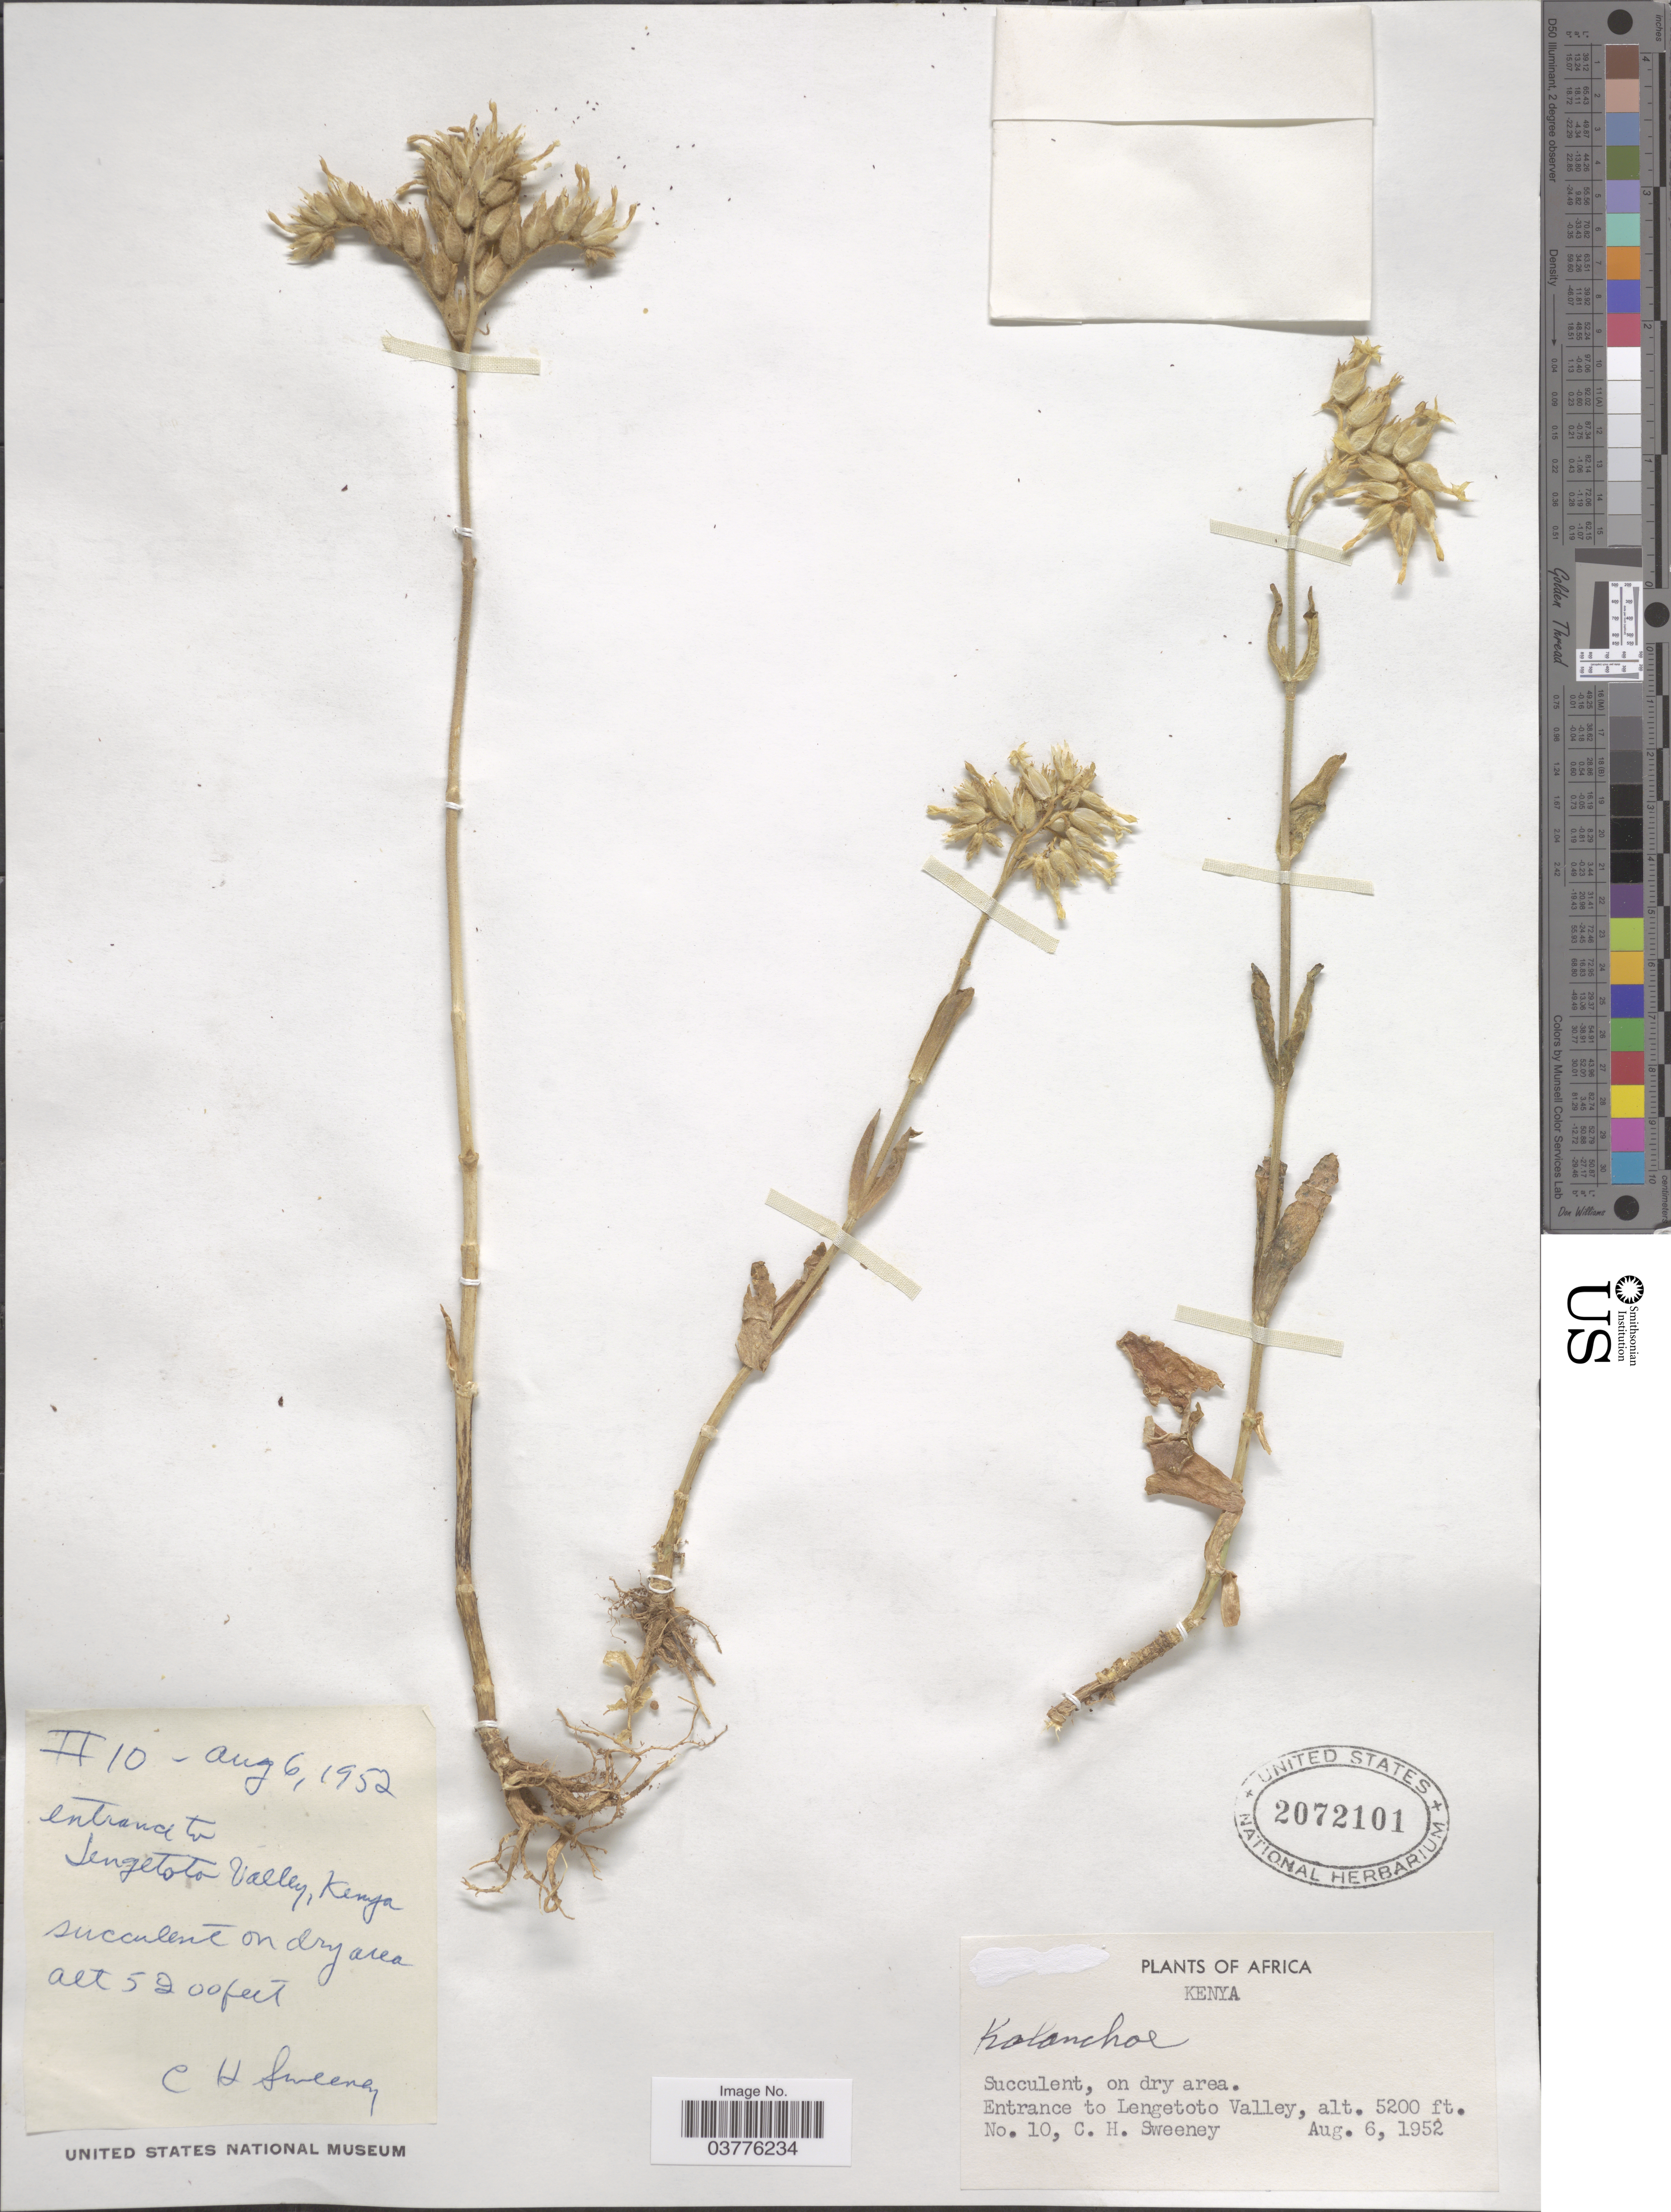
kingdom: Plantae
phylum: Tracheophyta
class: Magnoliopsida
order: Saxifragales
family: Crassulaceae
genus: Kalanchoe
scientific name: Kalanchoe sp.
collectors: C. Sweeney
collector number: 10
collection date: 1952-08-06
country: Kenya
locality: Entrance to Lengetoto Valley.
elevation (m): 1585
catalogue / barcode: US 2072101